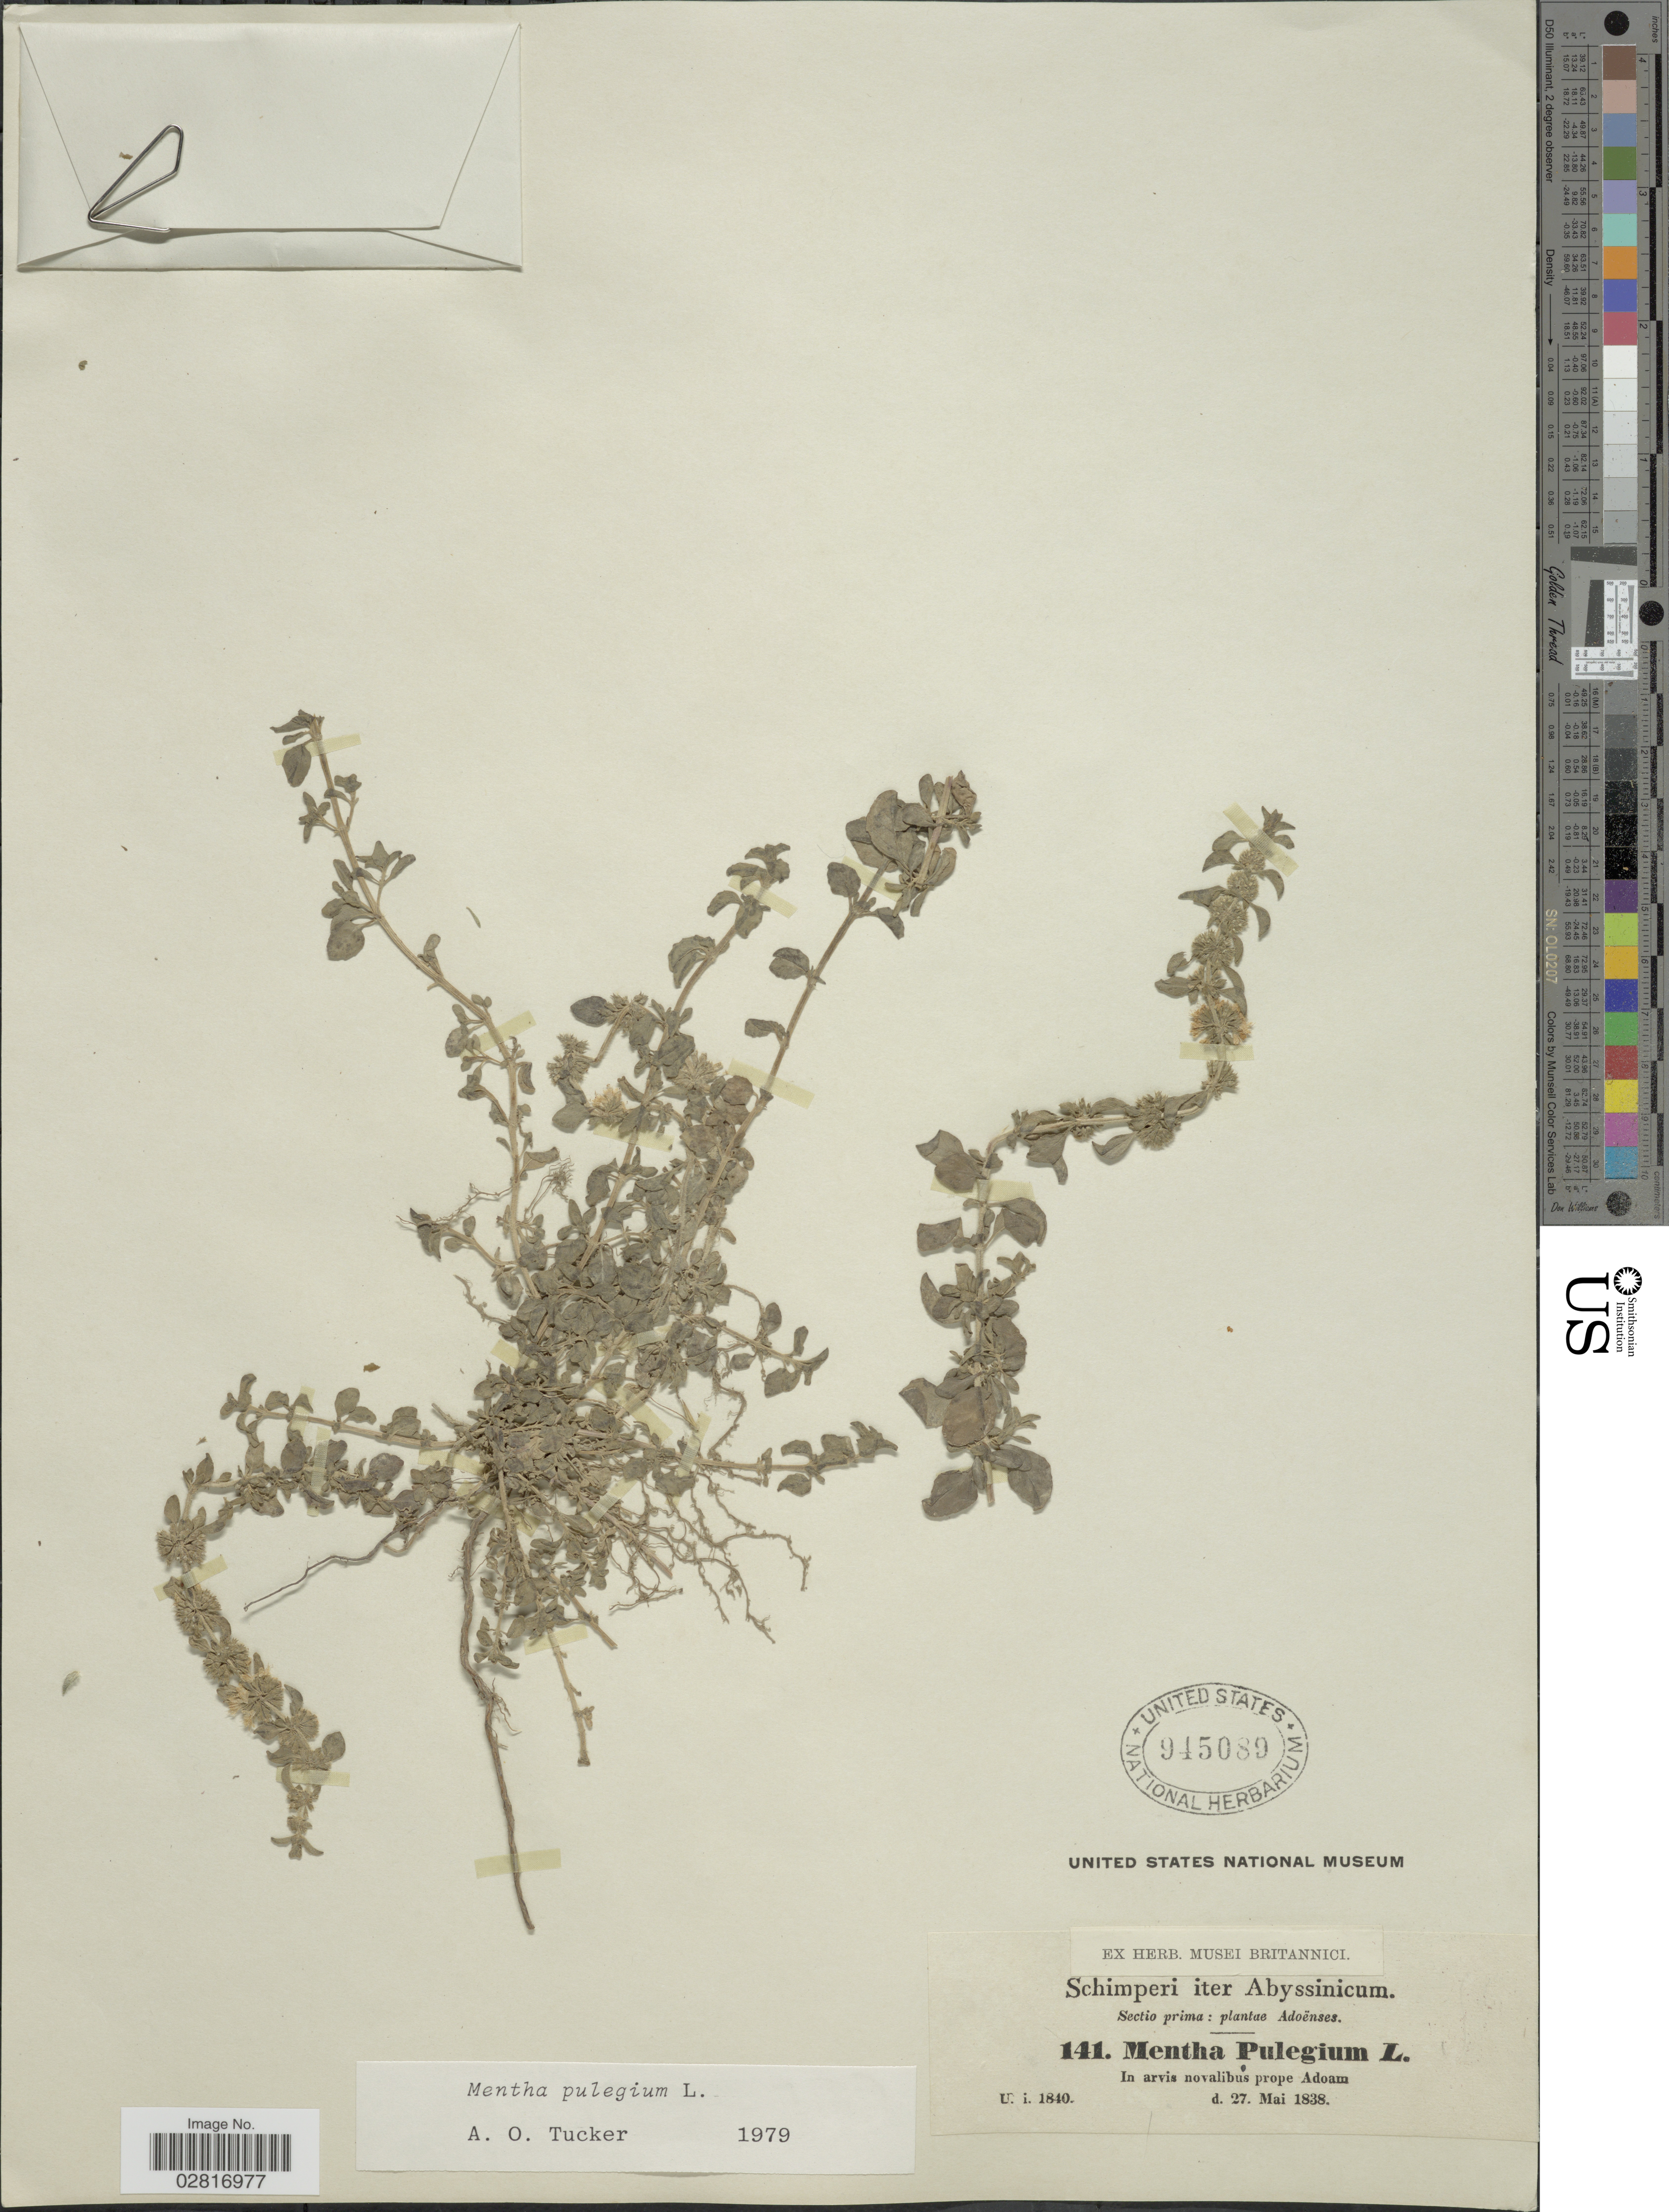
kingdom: Plantae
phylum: Tracheophyta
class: Magnoliopsida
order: Lamiales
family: Lamiaceae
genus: Mentha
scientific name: Mentha pulegium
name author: L.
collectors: -. Schimper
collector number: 141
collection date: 1838-05-27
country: Eritrea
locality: Abyssinicum, Adoënsis, in arvis novalibus prope Adoam.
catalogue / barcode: US 945089